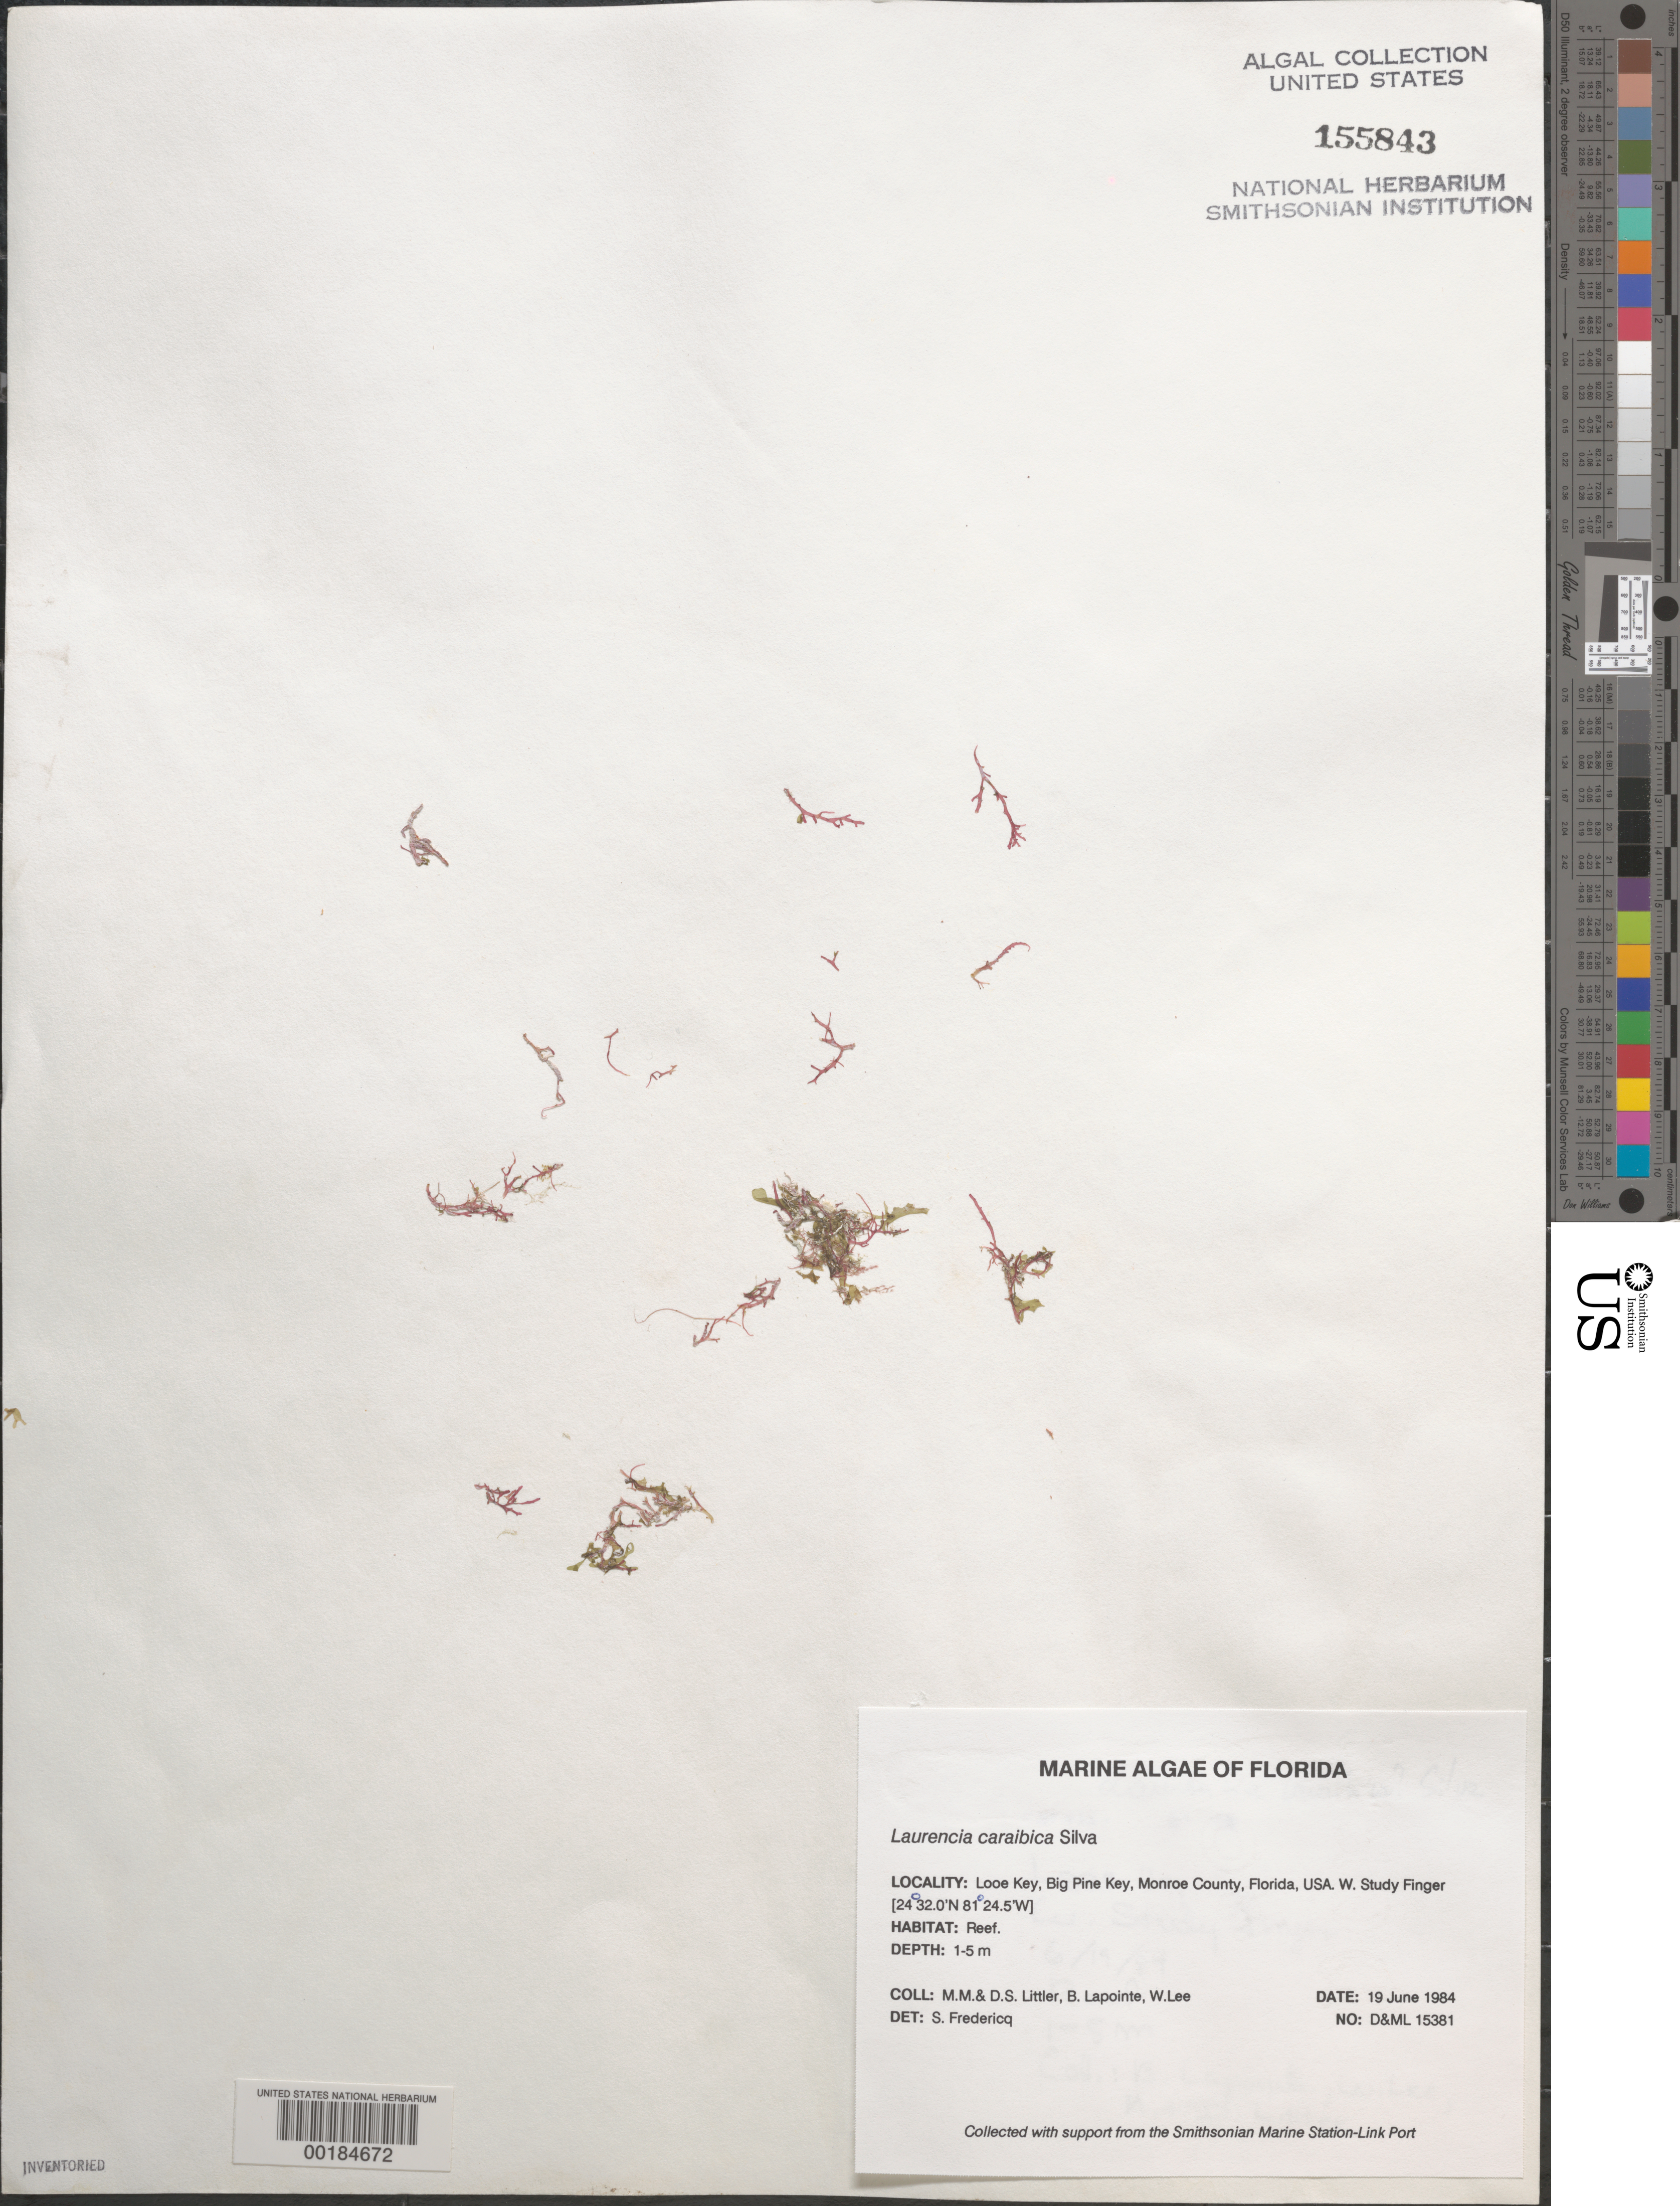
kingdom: Plantae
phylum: Rhodophyta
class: Florideophyceae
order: Ceramiales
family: Rhodomelaceae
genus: Laurencia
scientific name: Laurencia caraibica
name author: P.C. Silva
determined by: Fredericq, S.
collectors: M. M. Littler, D. S. Littler, B. Lapointe & W. Lee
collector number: D&ML 15381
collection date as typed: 19 Jun 1984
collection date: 1984-06-19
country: United States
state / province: Florida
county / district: Monroe County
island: Looe Key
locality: Looe Key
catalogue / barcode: US 155843